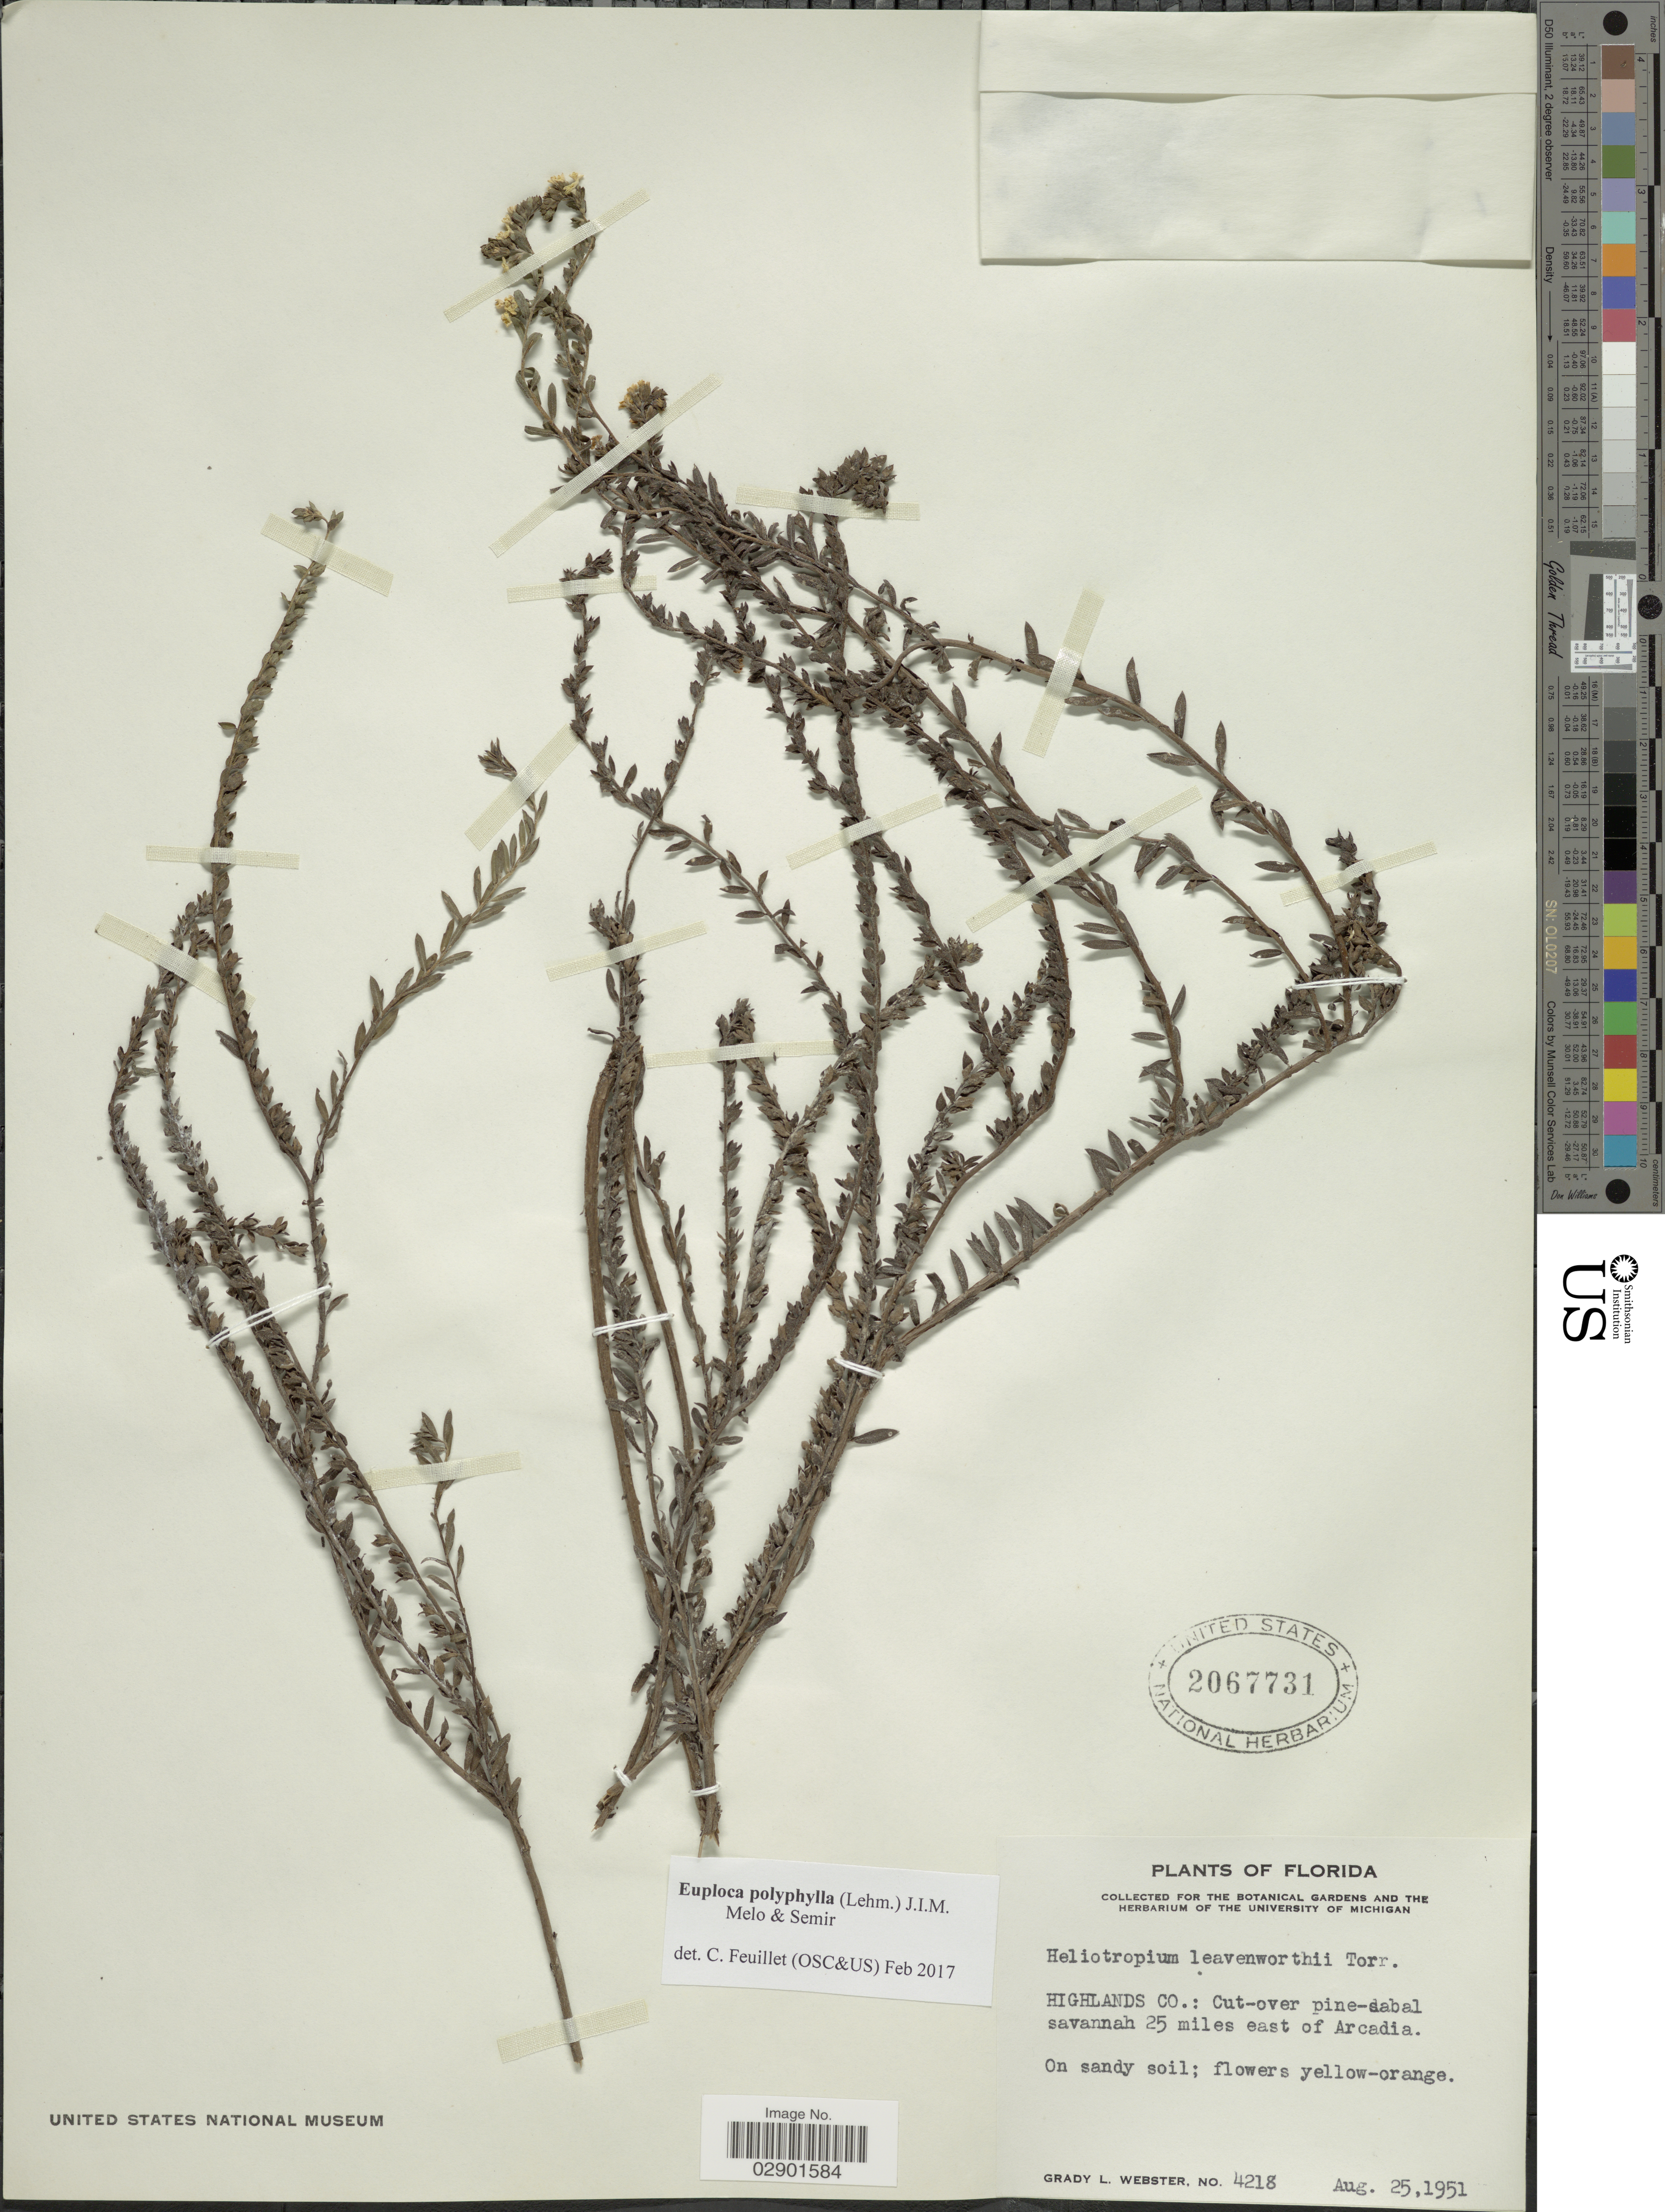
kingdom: Plantae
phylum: Tracheophyta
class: Magnoliopsida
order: Boraginales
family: Heliotropiaceae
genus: Euploca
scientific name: Euploca polyphylla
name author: (Lehm.) J.I.M. Melo & Semir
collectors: G. L. Webster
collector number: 4218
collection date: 1951-08-25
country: United States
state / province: Florida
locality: Highlands Co.: Cut-over pine-sabal savannah 25 miles east of Arcadia.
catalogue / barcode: US 2067731